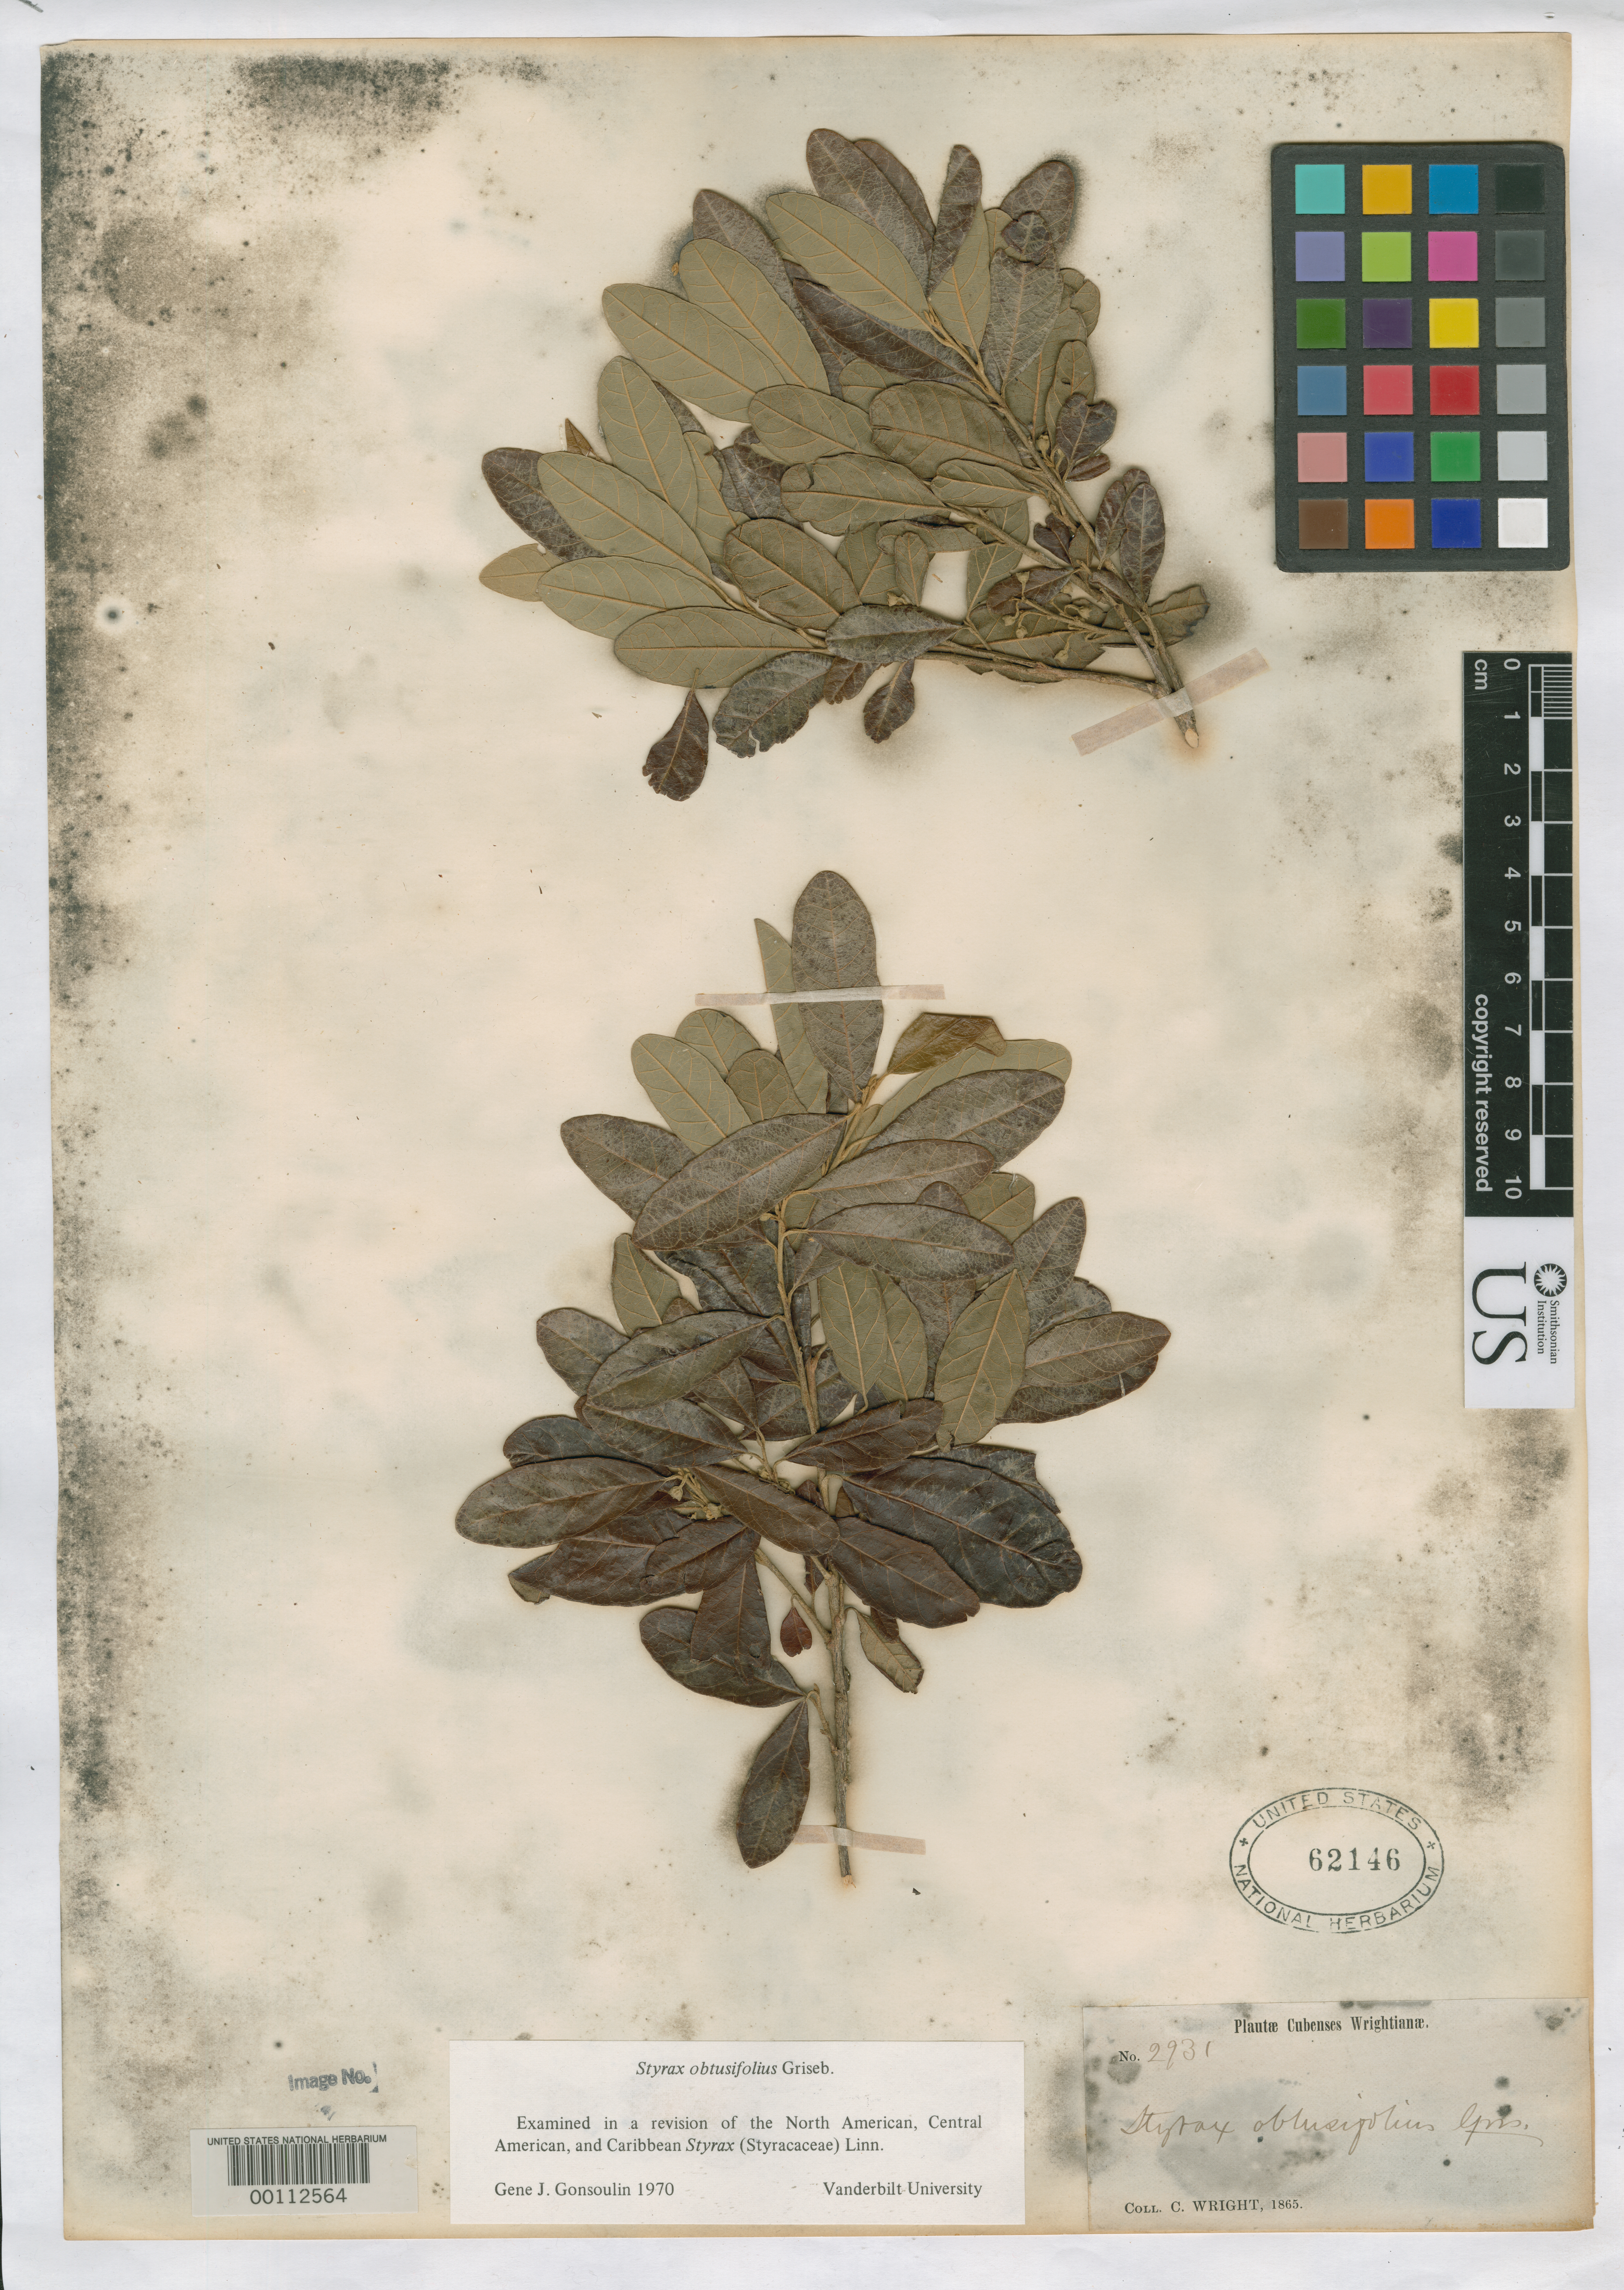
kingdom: Plantae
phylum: Tracheophyta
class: Magnoliopsida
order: Ericales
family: Styracaceae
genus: Styrax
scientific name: Styrax obtusifolius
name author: Griseb.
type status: Isotype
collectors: C. Wright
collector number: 2931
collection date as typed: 1865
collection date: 1865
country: Cuba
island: Greater Antilles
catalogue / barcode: US 62146